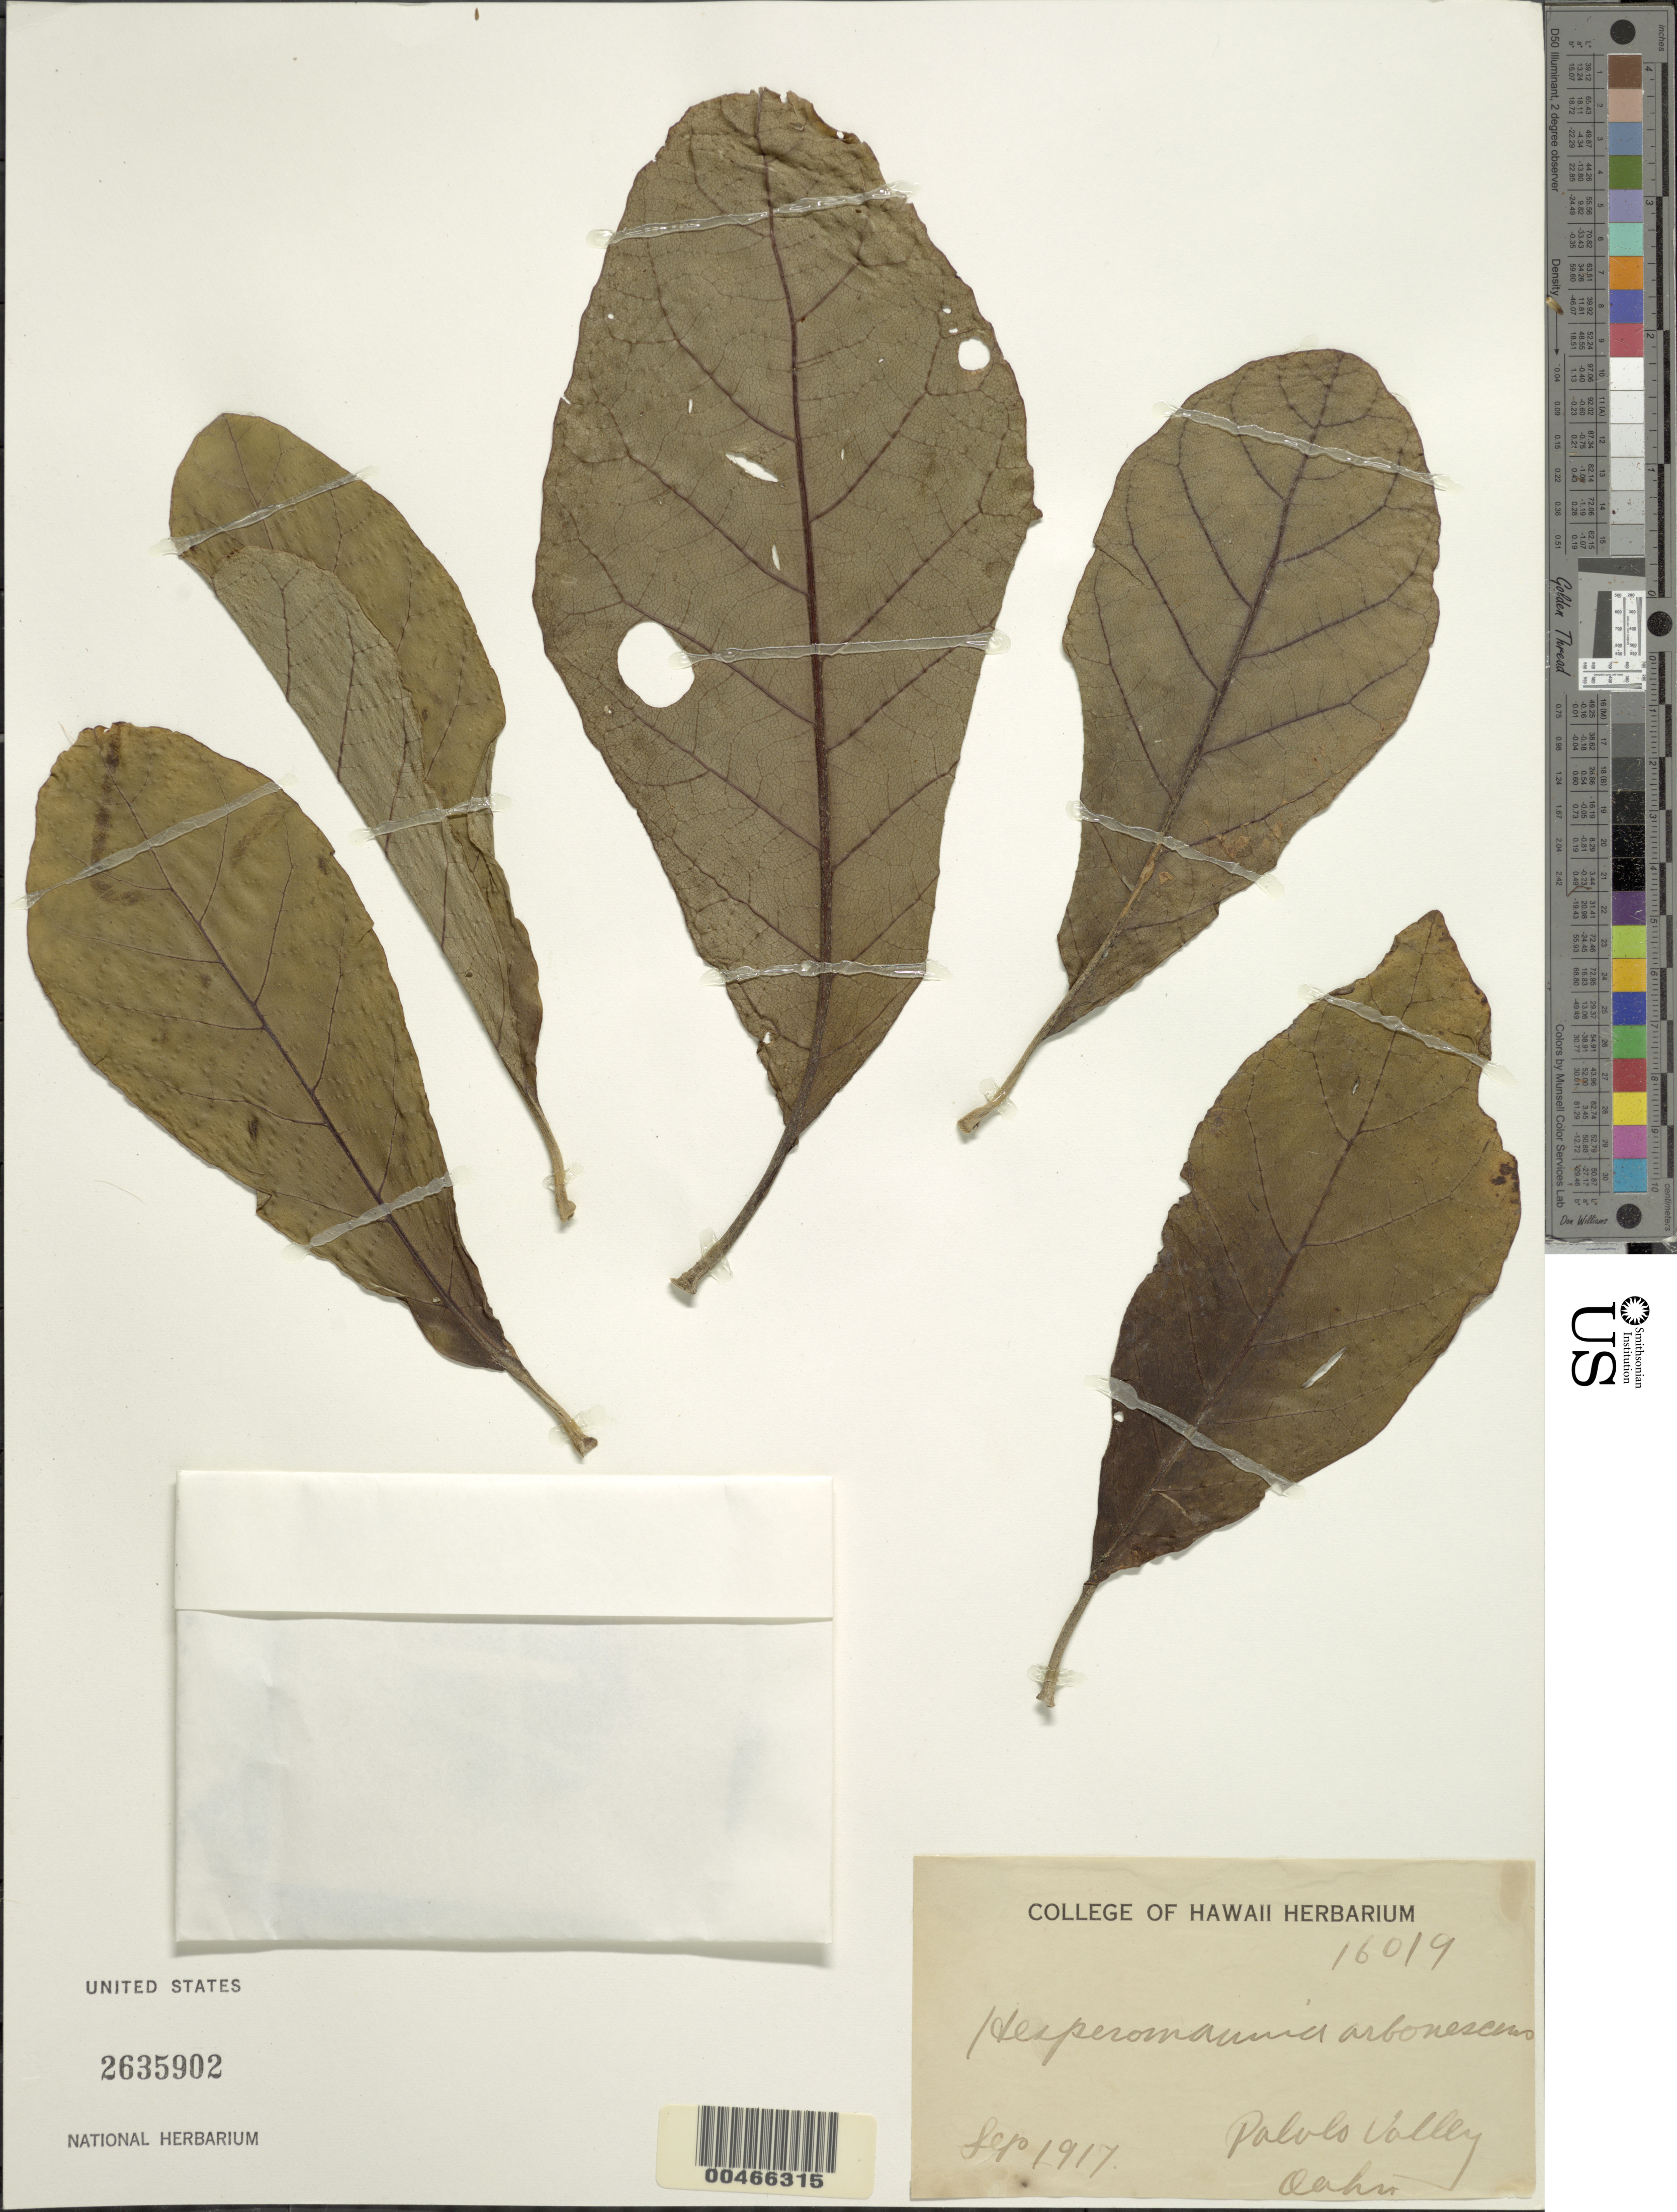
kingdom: Plantae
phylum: Tracheophyta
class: Magnoliopsida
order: Asterales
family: Asteraceae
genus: Hesperomannia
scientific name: Hesperomannia swezeyi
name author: O. Deg.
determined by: Wagner, W. L., (BOT), Smithsonian Institution - National Museum of Natural History (UNITED STATES)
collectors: ex College of Hawaii Herbarium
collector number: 16019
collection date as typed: Feb 1917 or 1917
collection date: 1917-02 or 1917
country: United States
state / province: Hawaii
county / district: Honolulu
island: Oahu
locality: Palolo Valley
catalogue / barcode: US 2635902